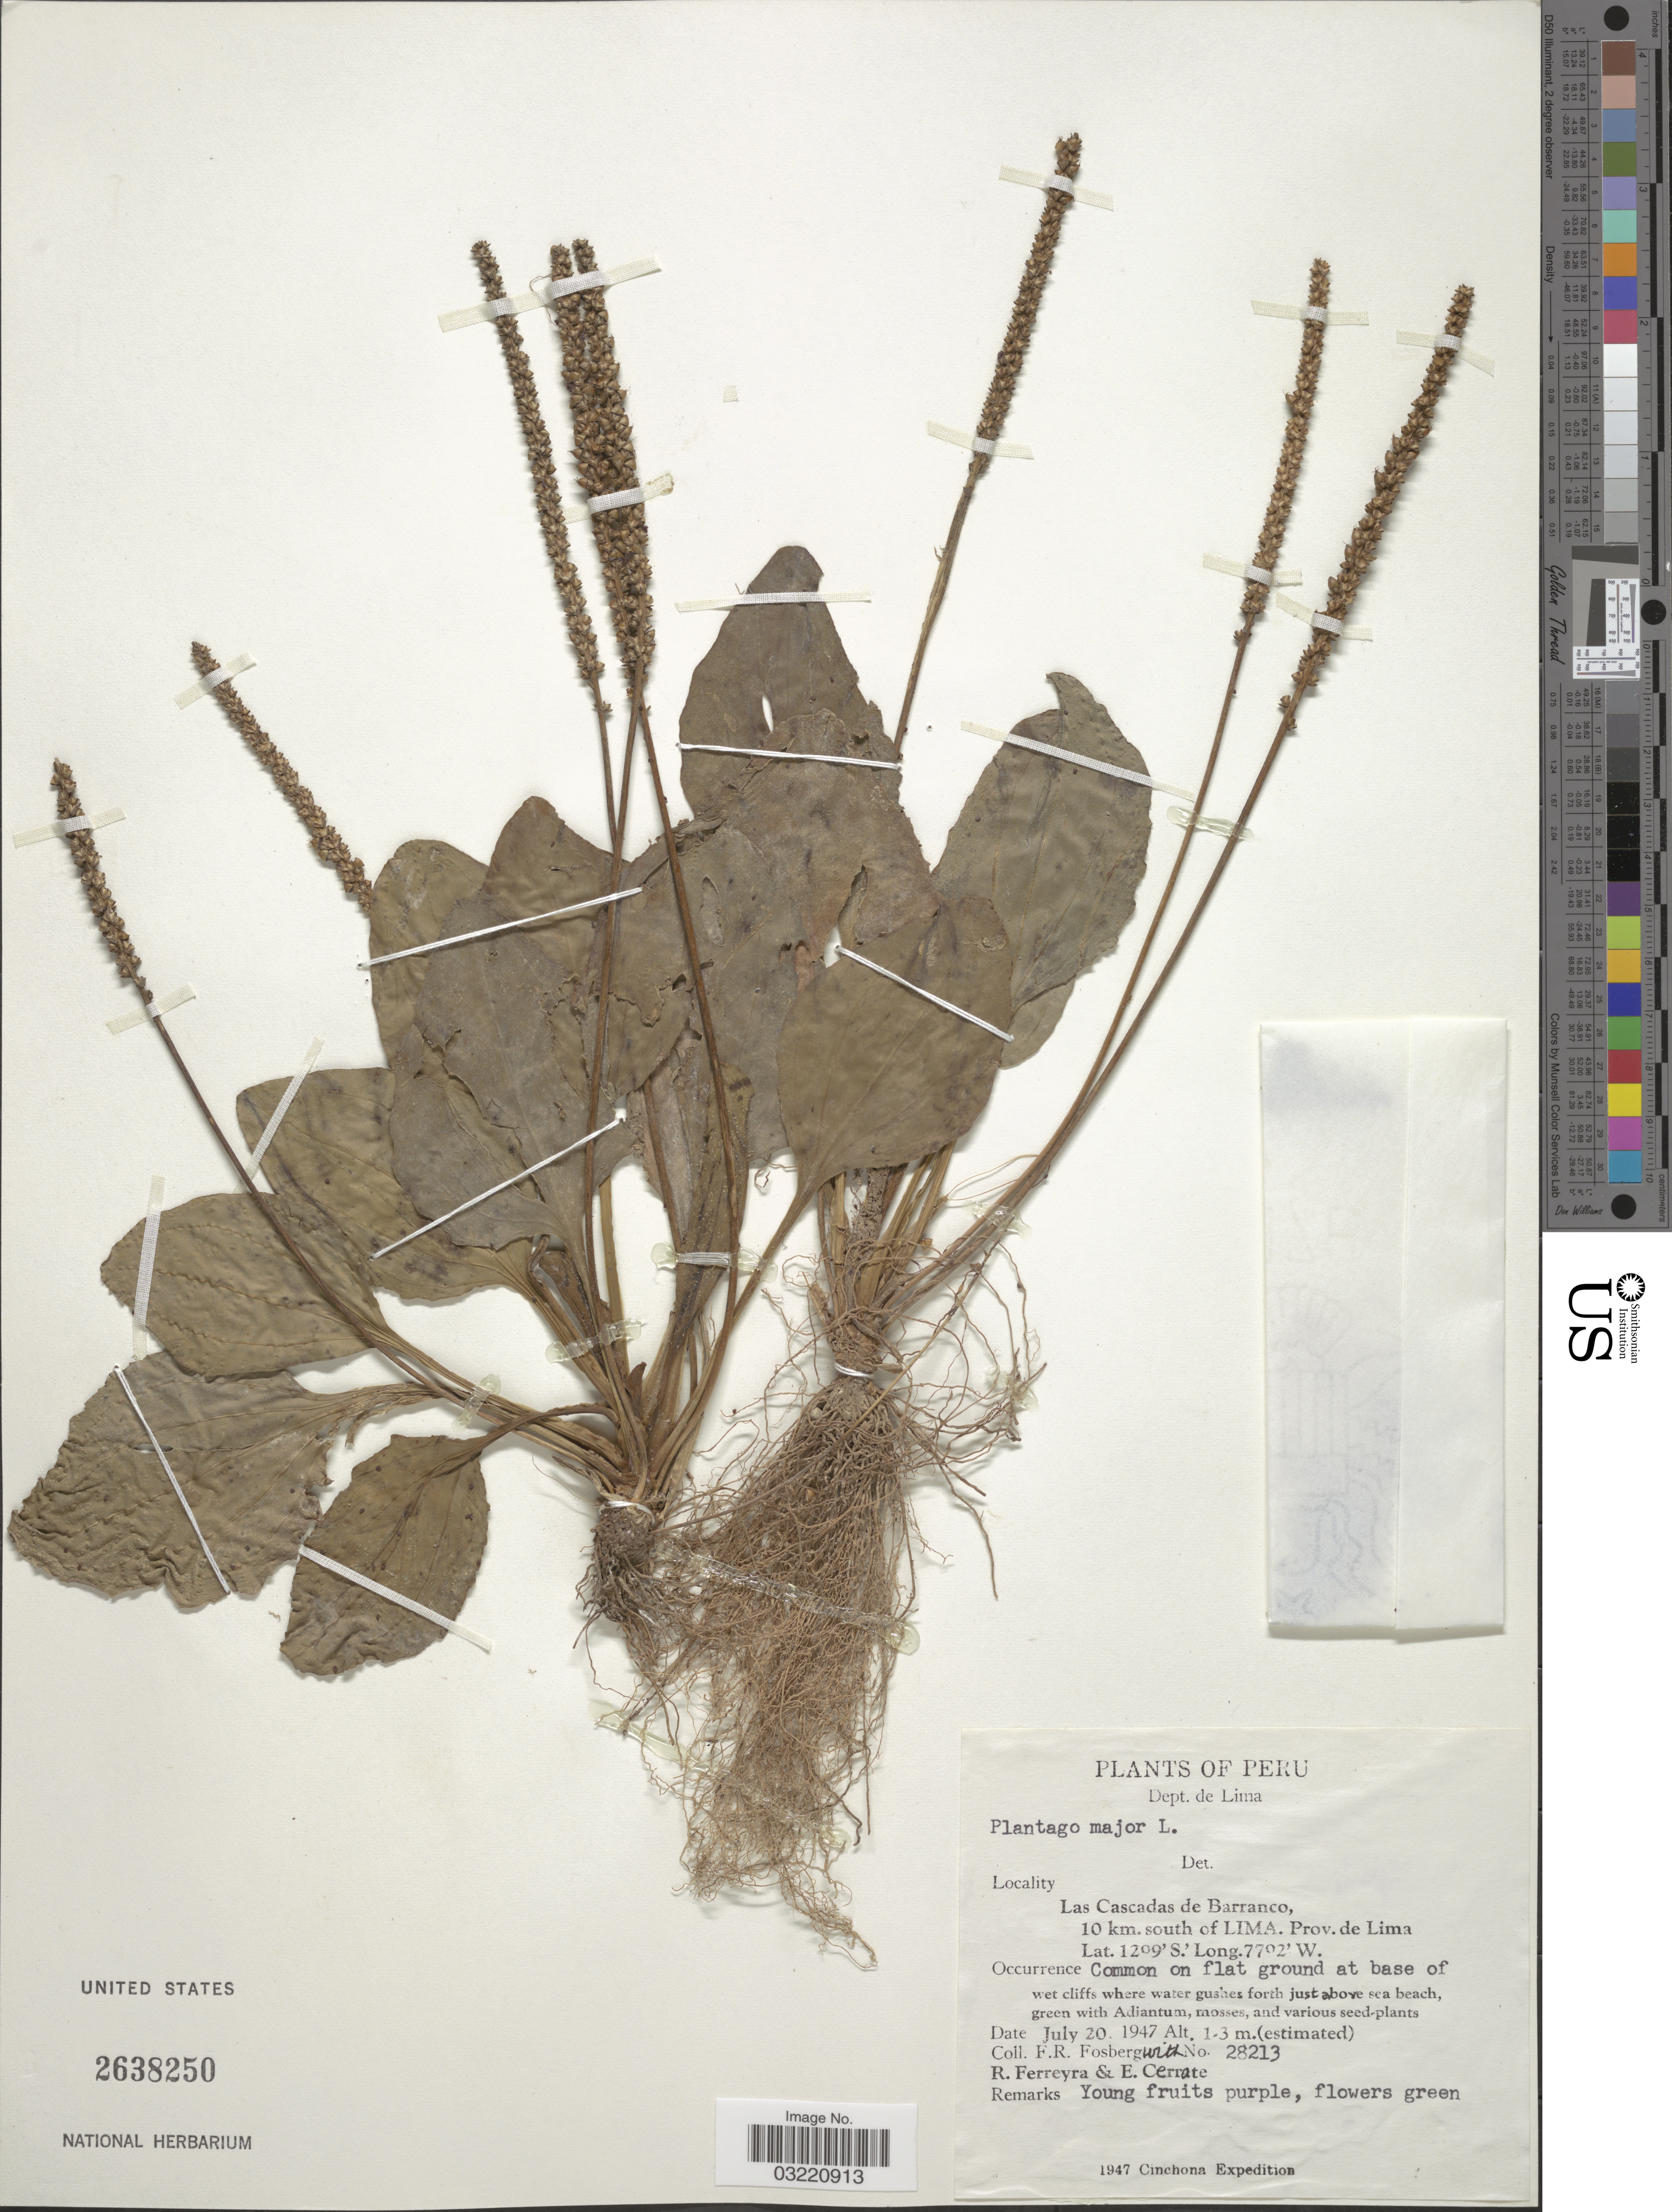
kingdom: Plantae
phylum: Tracheophyta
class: Magnoliopsida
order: Lamiales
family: Plantaginaceae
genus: Plantago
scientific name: Plantago major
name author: L.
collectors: F. R. Fosberg, R. A. Ferreyra & E. Cerrate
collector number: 28213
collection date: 1947-07-20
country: Peru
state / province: Lima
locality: Dept. de Lima. Las Cascadas de Barranco, 10 km. south of Lima.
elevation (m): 1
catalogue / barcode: US 2638250